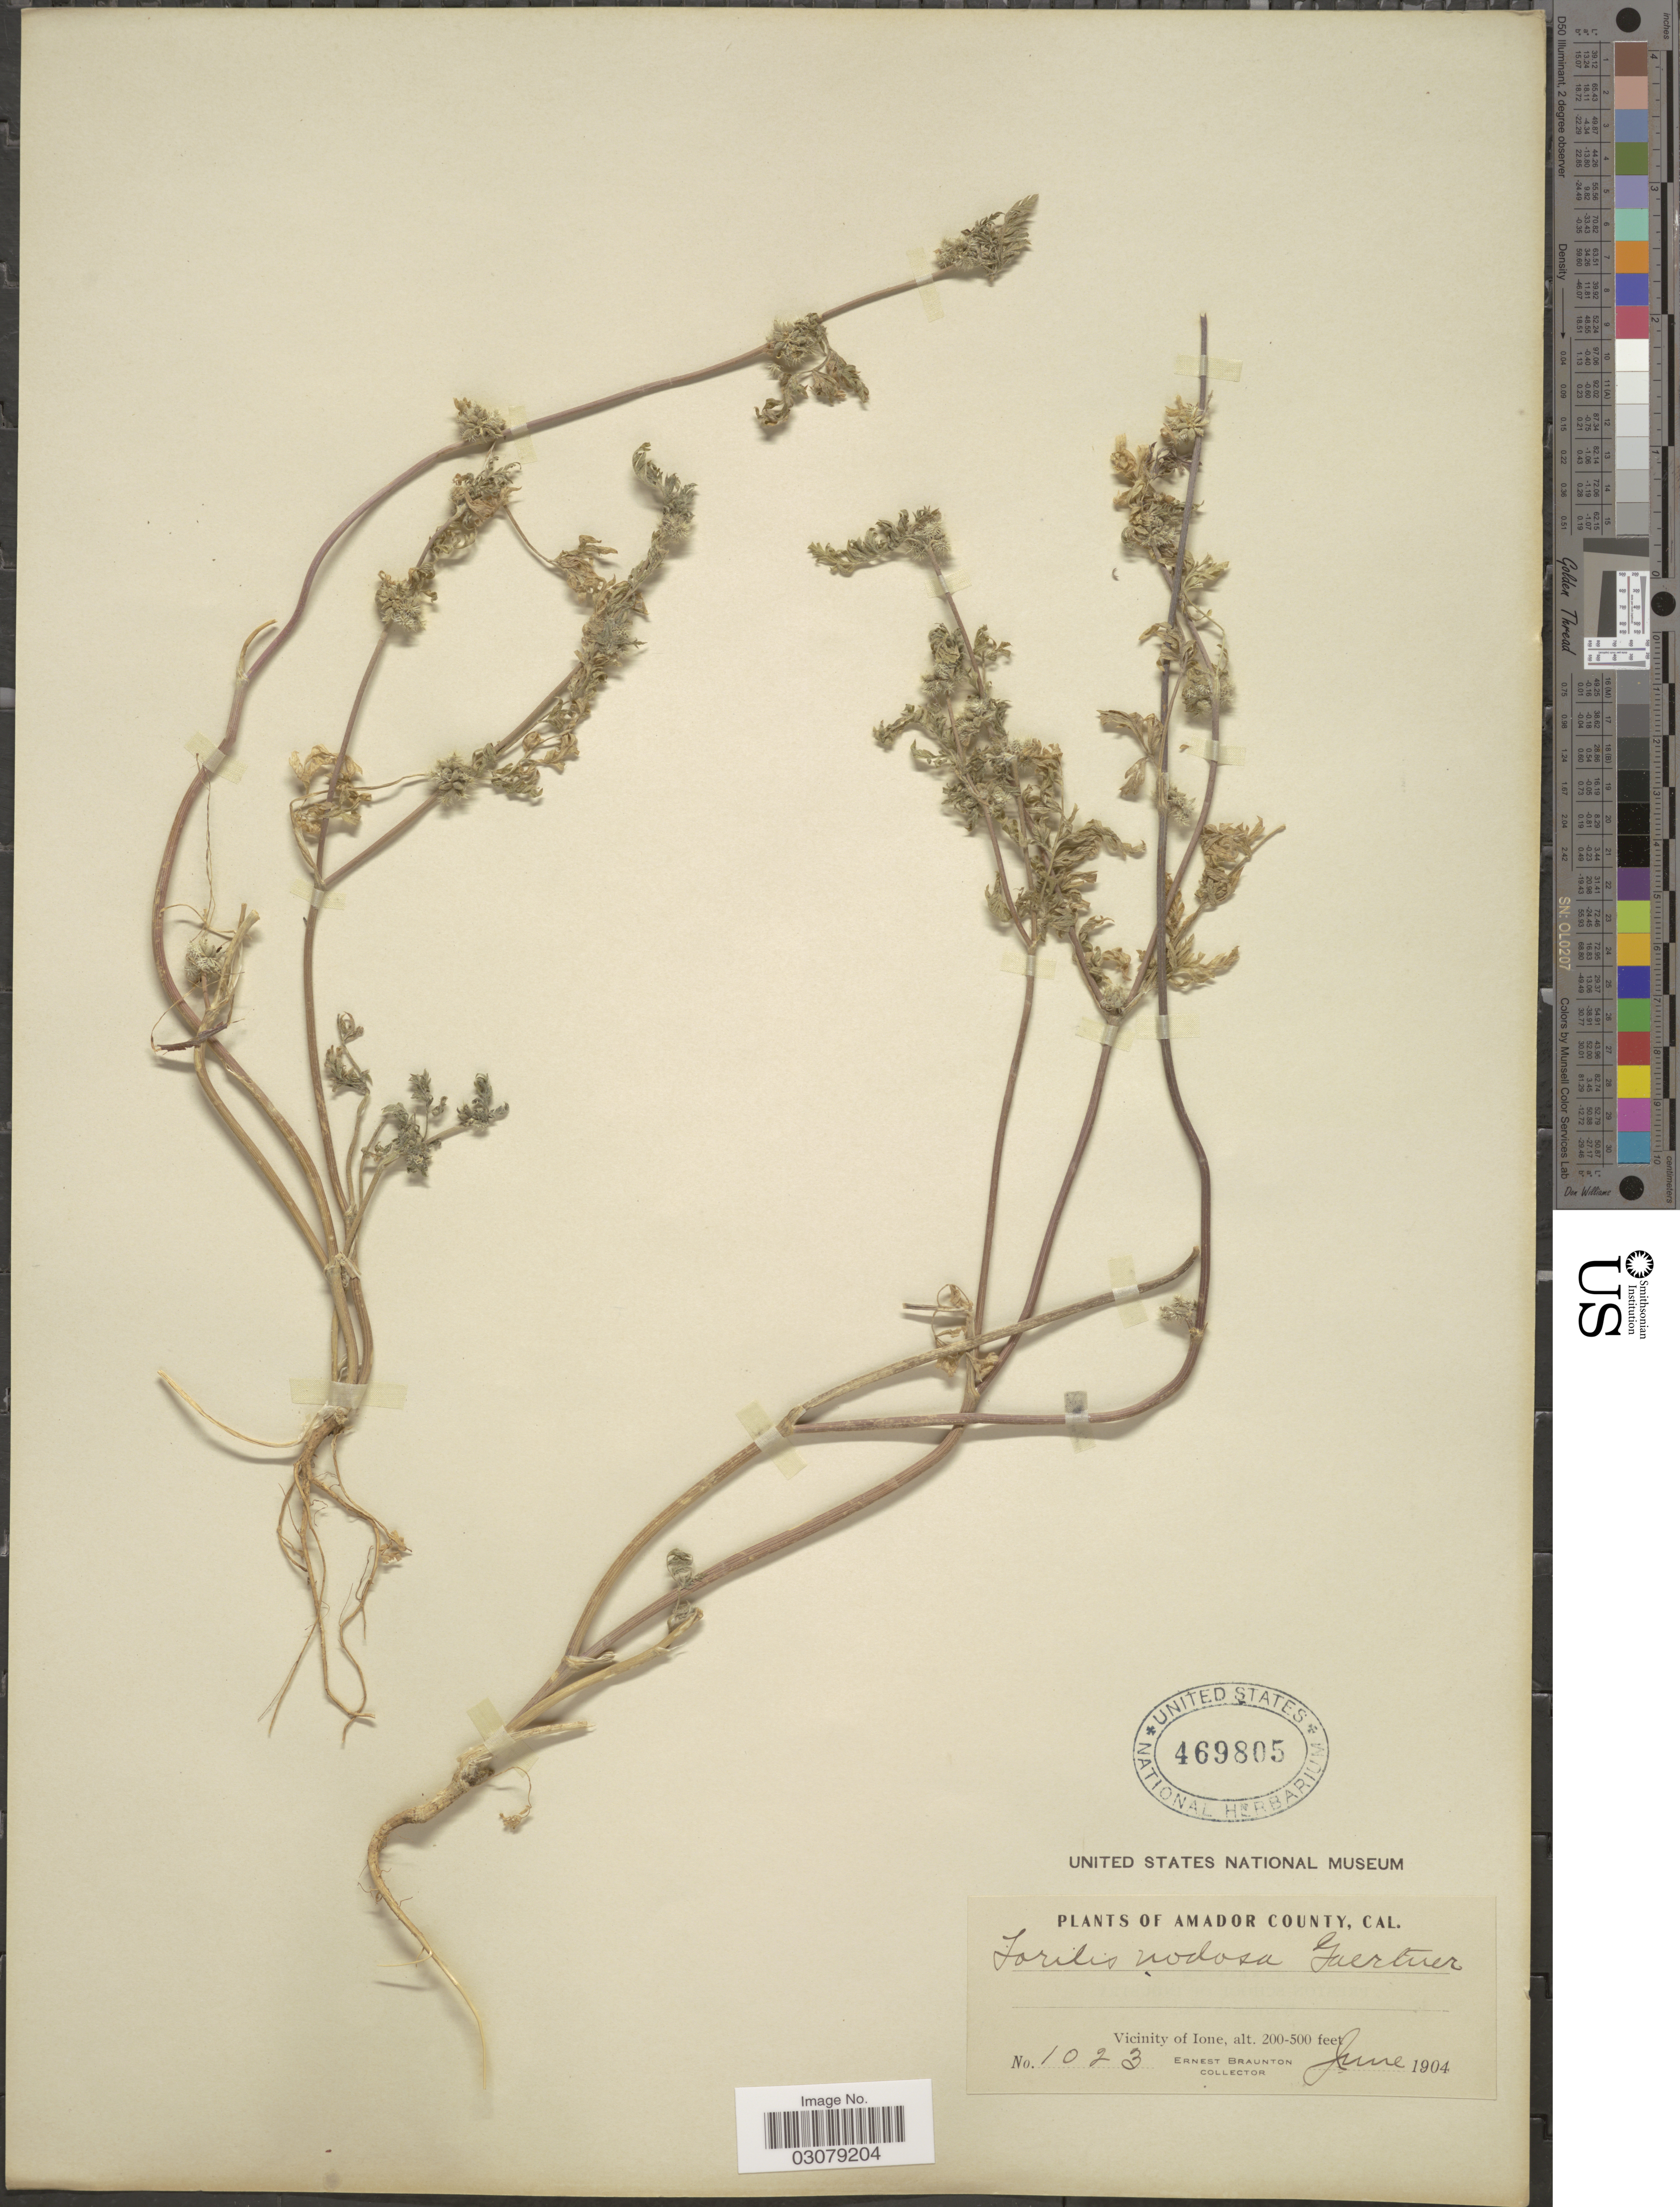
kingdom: Plantae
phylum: Tracheophyta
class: Magnoliopsida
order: Apiales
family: Apiaceae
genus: Torilis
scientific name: Torilis nodosa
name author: (L.) Gaertn.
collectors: E. Braunton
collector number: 1023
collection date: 1904-06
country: United States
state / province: California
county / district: Amador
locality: Amador County. Vicinity of Ione.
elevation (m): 61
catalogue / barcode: US 469805